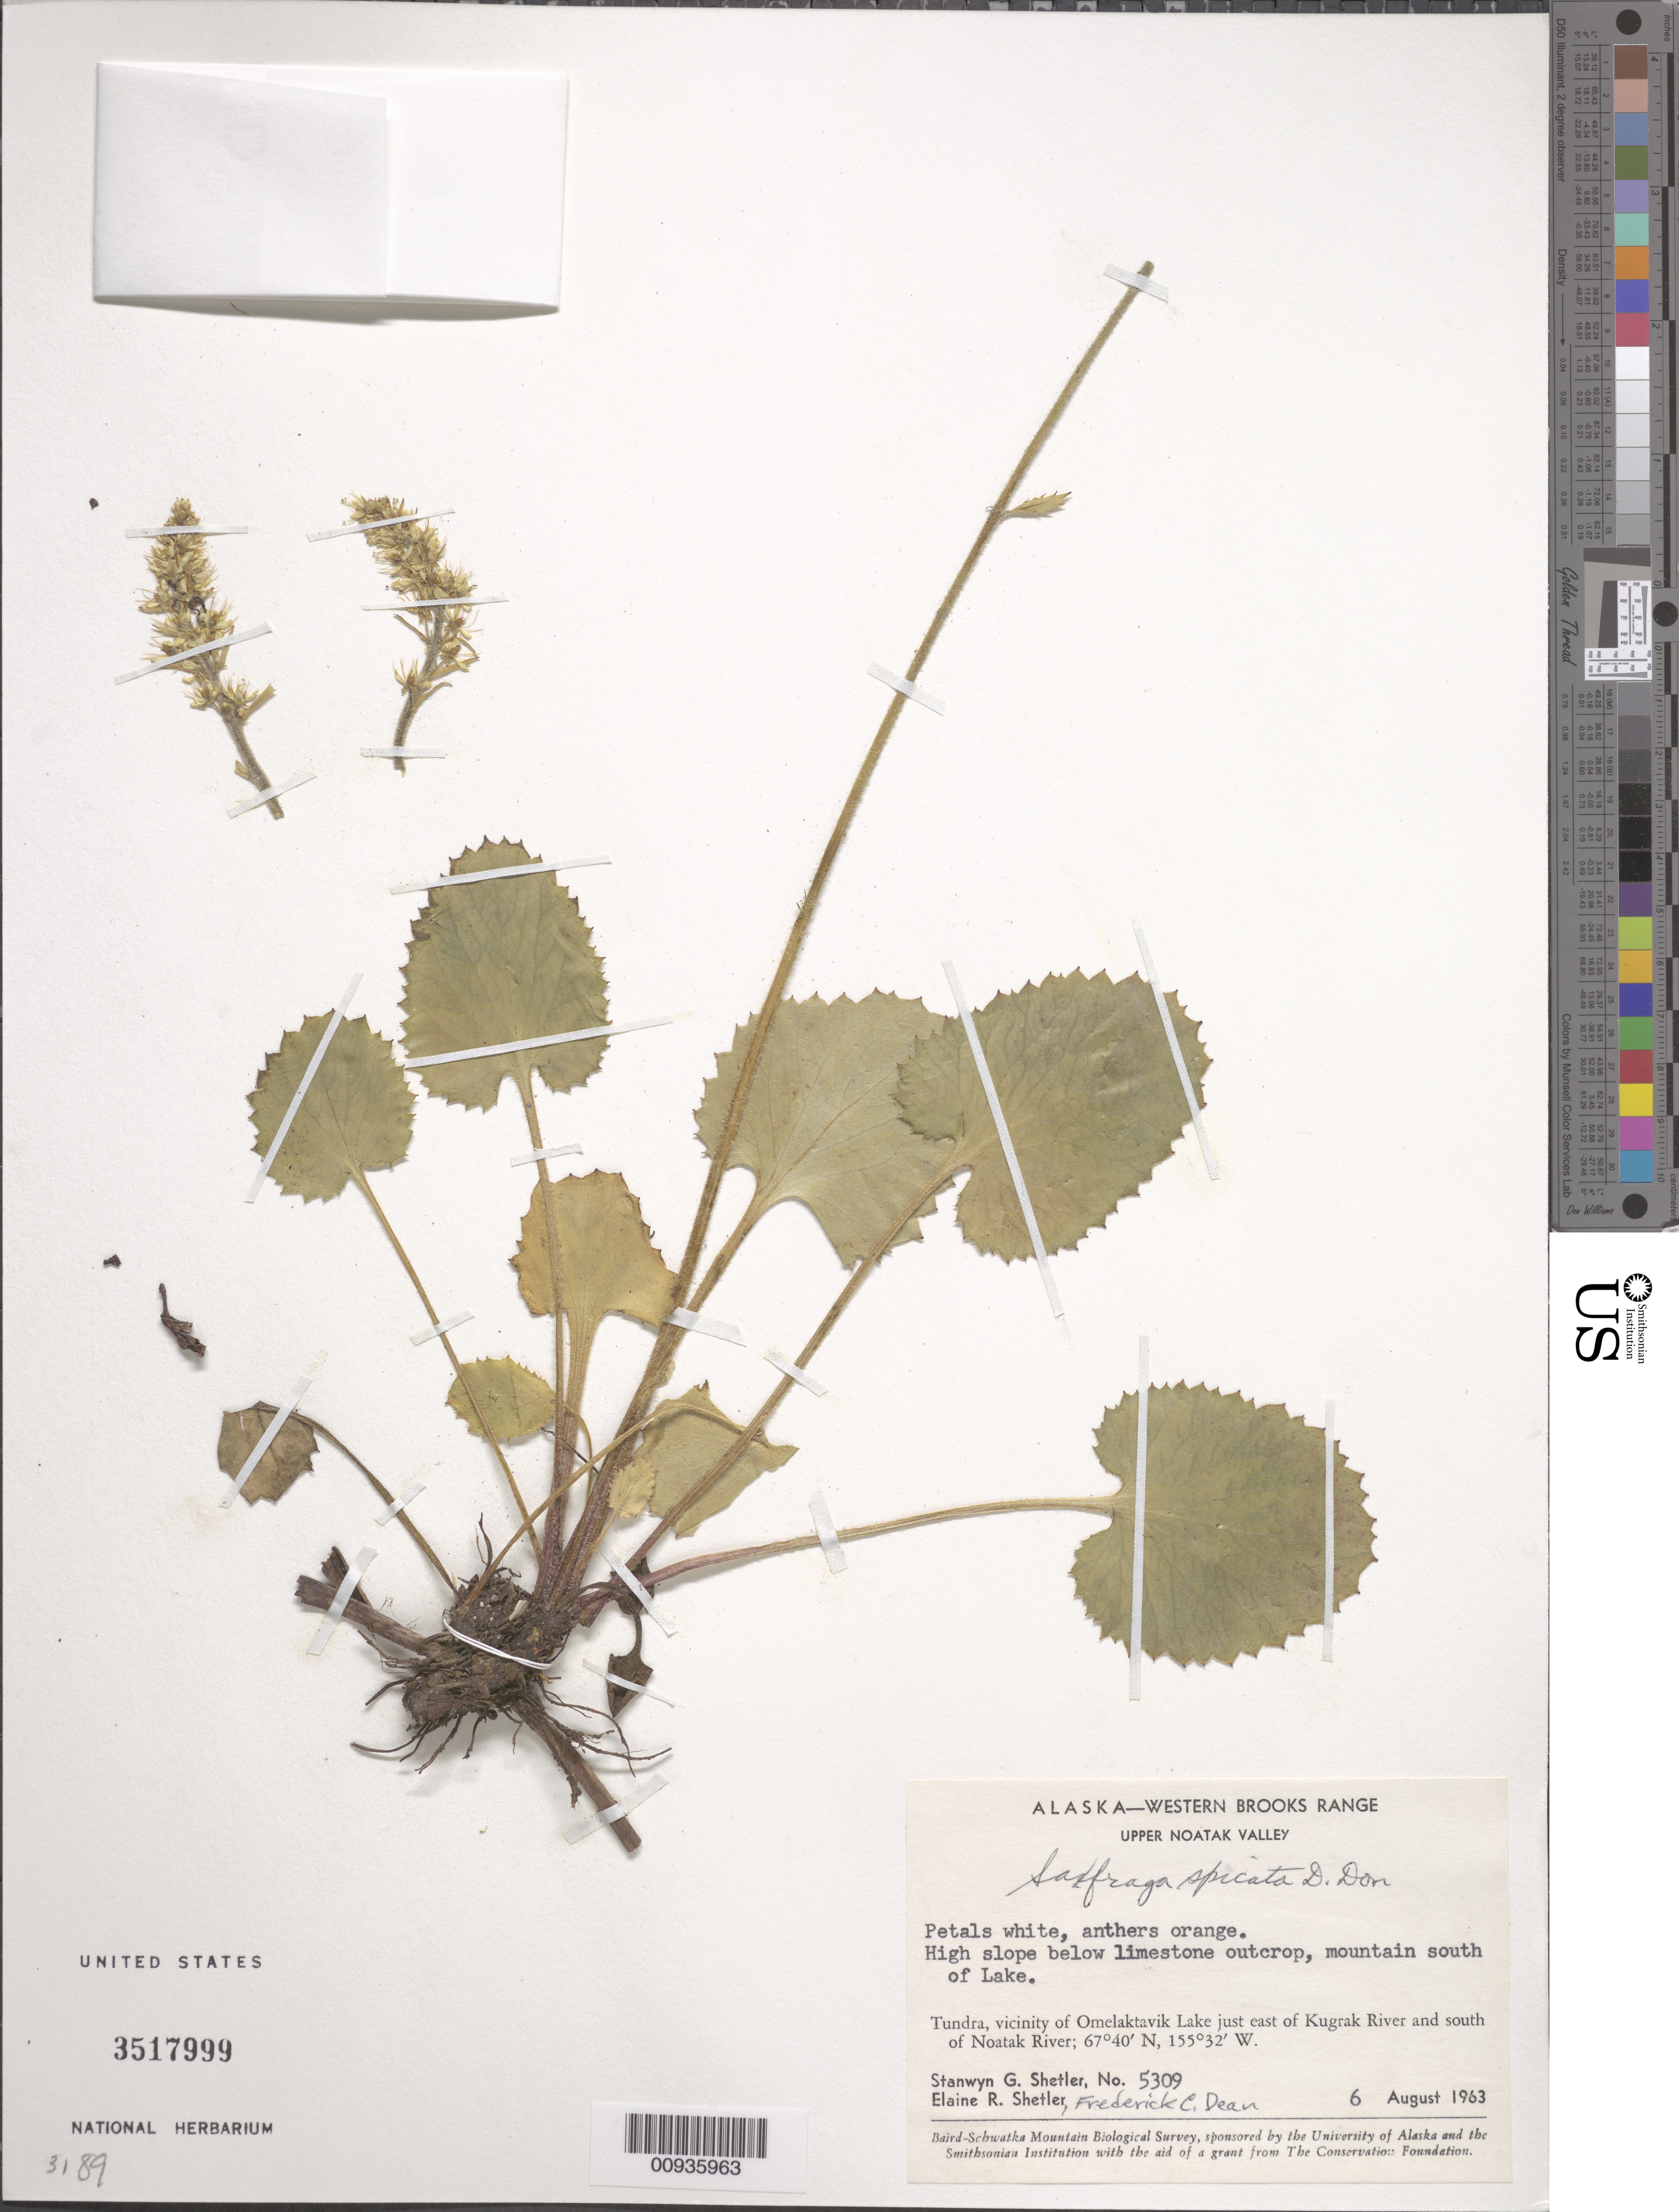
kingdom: Plantae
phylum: Tracheophyta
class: Magnoliopsida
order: Saxifragales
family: Saxifragaceae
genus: Micranthes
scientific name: Micranthes spicata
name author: (D. Don) Small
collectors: S. Shetler, E. R. Shetler & F. C. Dean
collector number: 5309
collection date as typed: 06 Aug 1963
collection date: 1963-08-06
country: United States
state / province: Alaska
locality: Vicinity of Omelaktavik Lake just east of Kugrak River and south of Noatak River. Western Brooks Range, Upper Noatak Valley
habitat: Tundra. High slope below limestone outcrop, mountain south of Lake.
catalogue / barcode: US 3517999